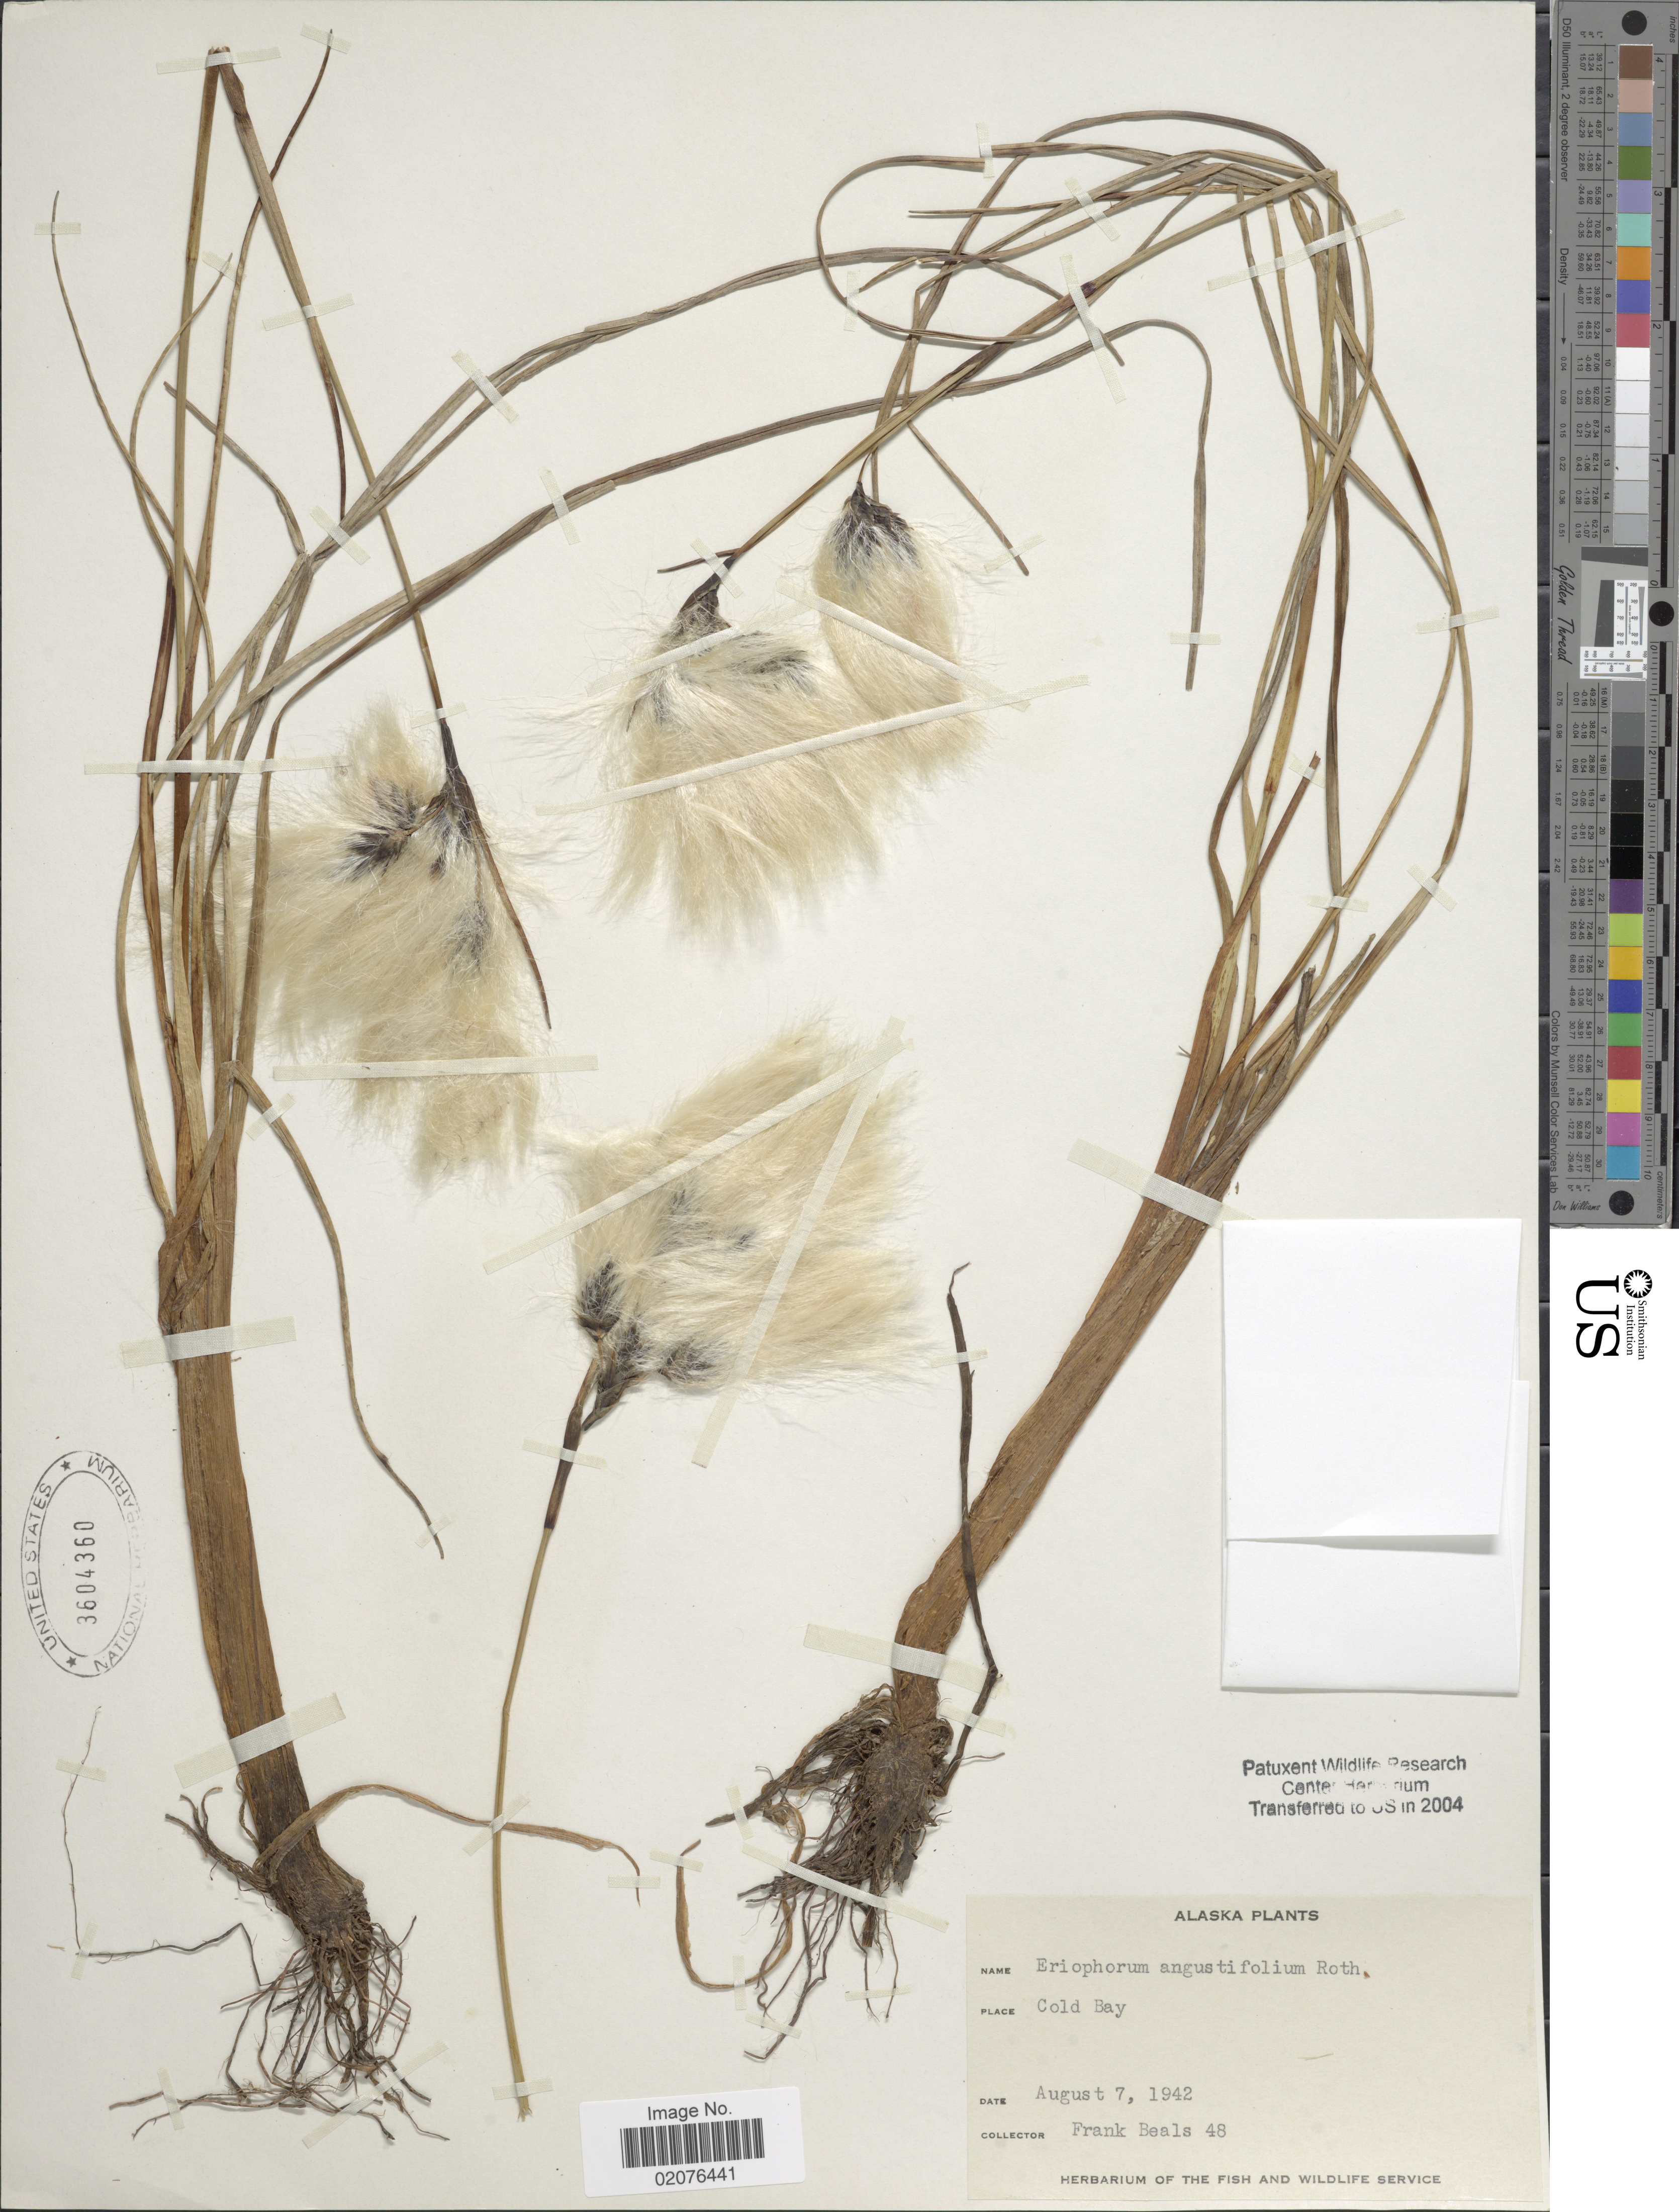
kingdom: Plantae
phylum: Tracheophyta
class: Liliopsida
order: Poales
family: Cyperaceae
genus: Eriophorum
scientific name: Eriophorum angustifolium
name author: Honck.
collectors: F. Beals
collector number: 48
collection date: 1942-08-07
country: United States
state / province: Alaska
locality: Cold Bay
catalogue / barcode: US 3604360